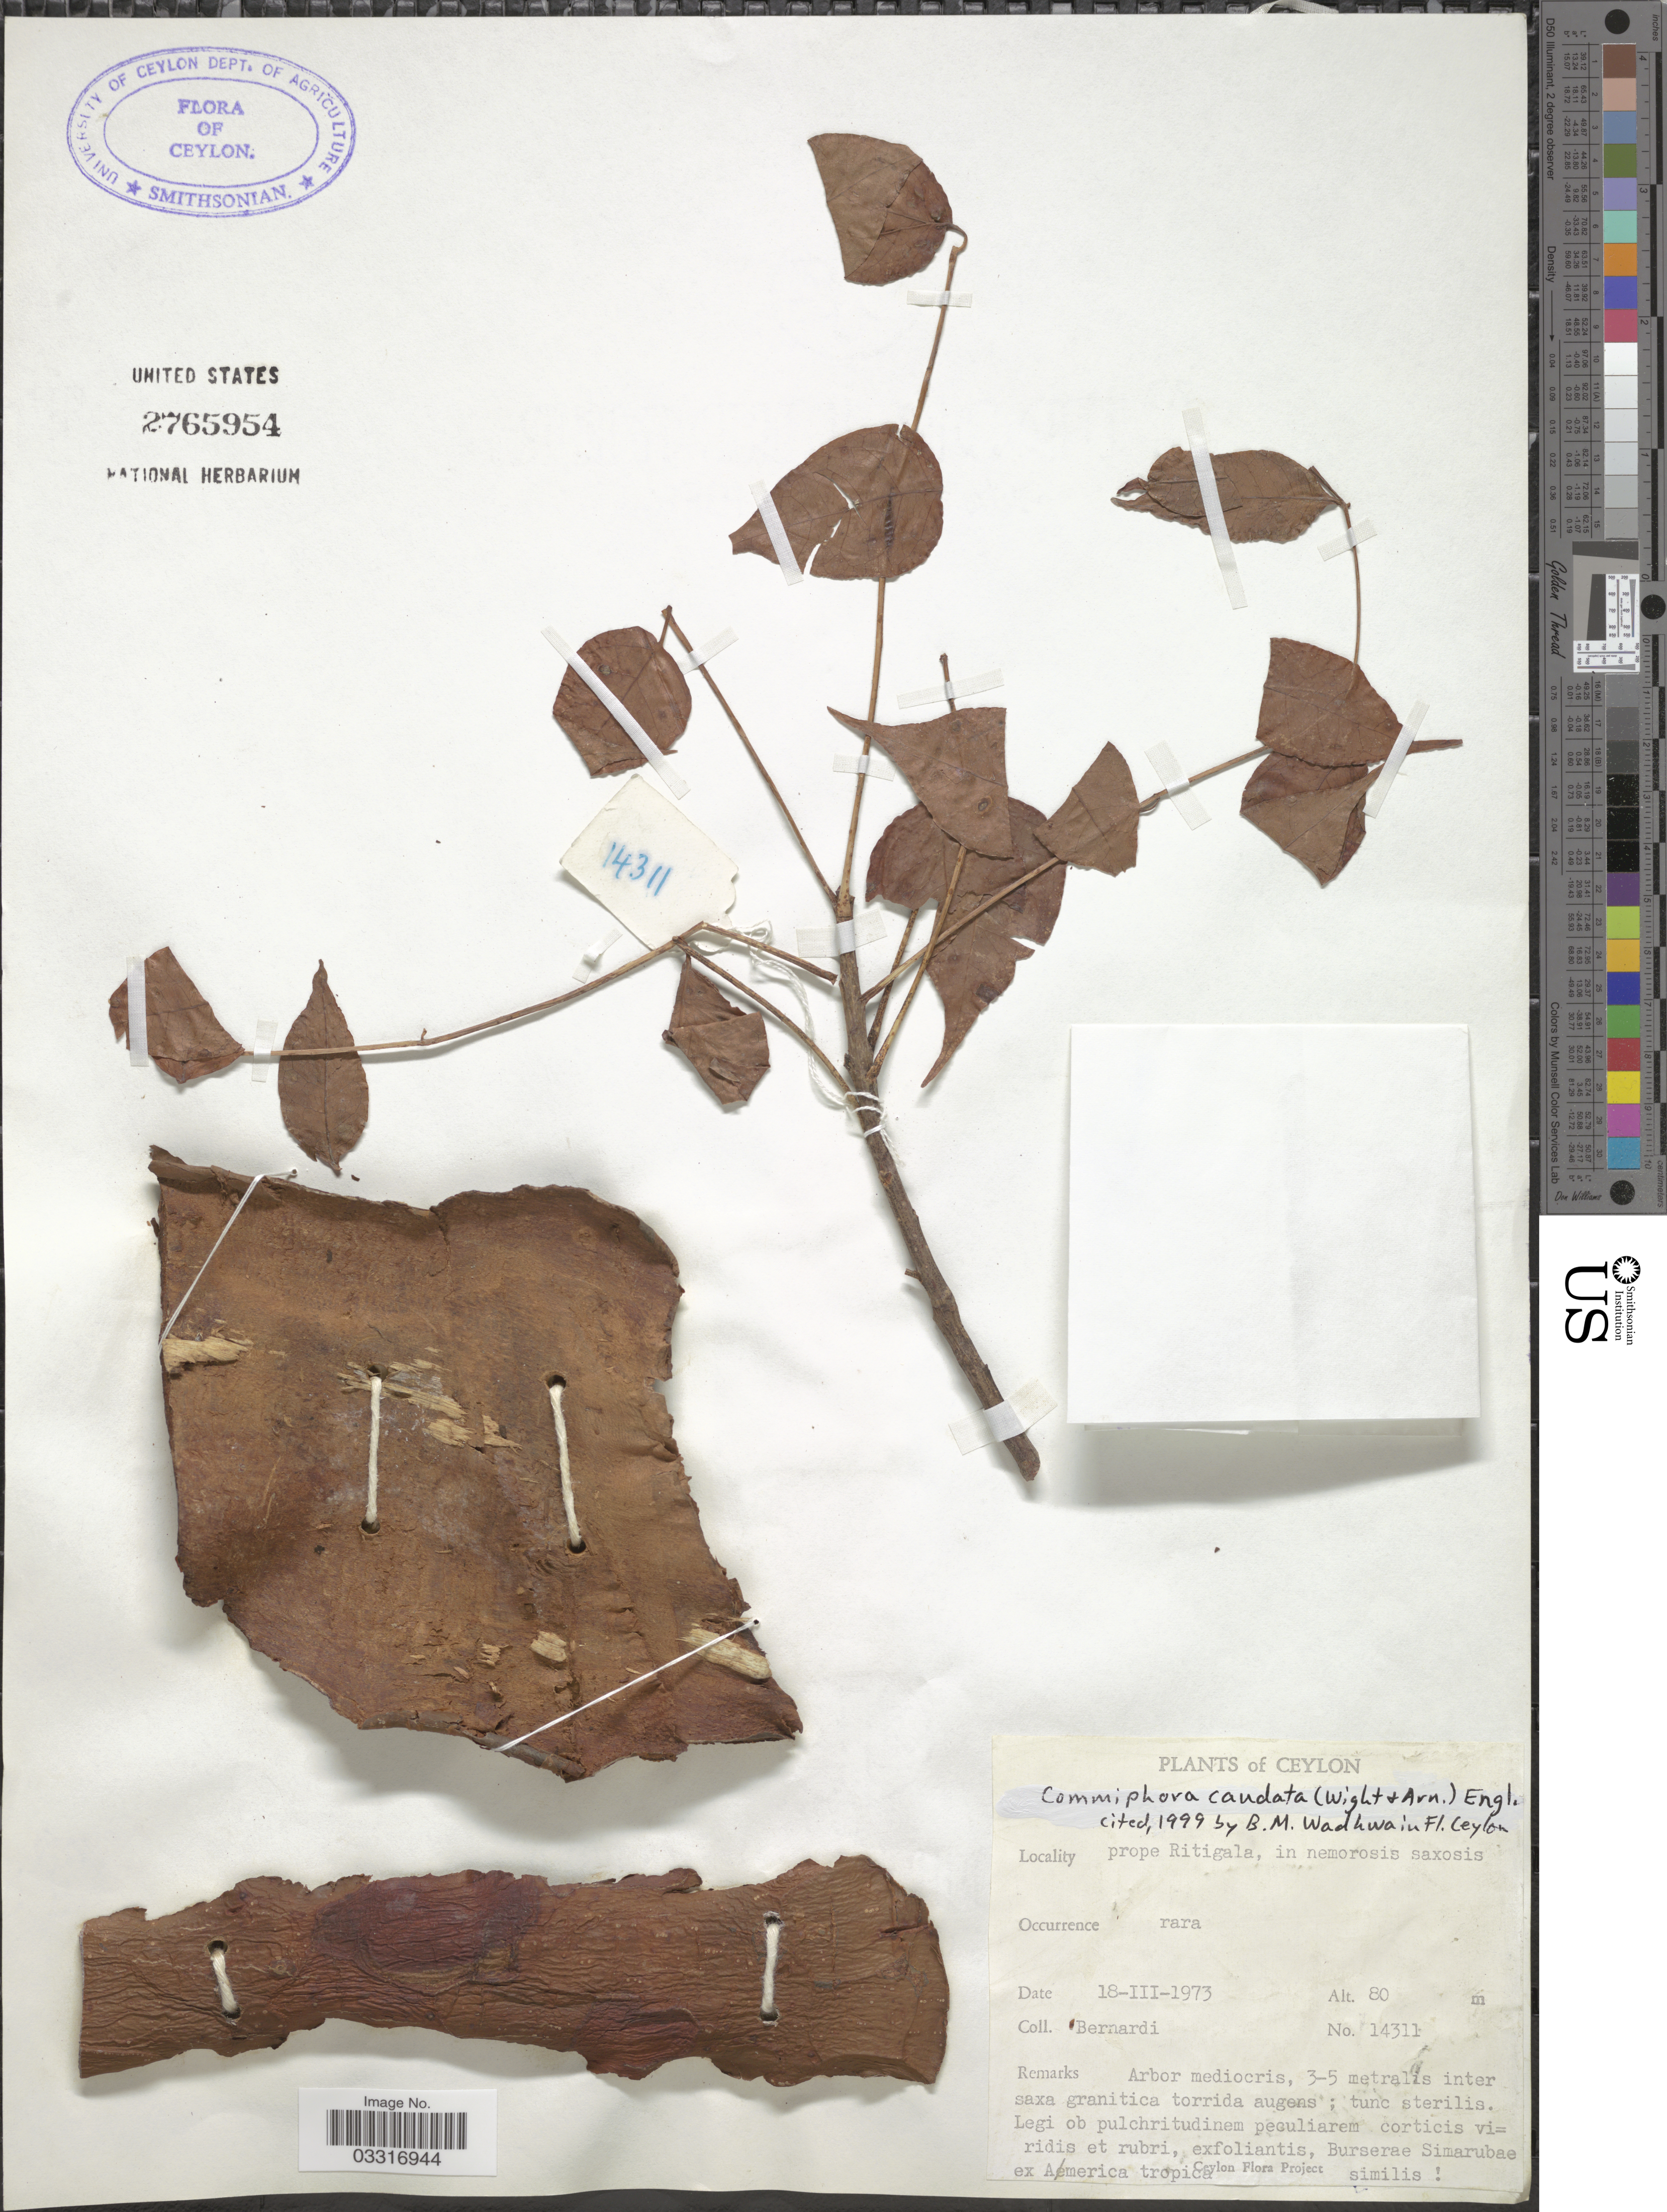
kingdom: Plantae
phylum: Tracheophyta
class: Magnoliopsida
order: Sapindales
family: Burseraceae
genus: Commiphora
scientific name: Commiphora caudata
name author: Engl.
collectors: Bernardi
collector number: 14311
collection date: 1973-03-18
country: Sri Lanka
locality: Ceylon, prope Ritigala, in nemorisis saxosis.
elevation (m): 80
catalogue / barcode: US 2765954